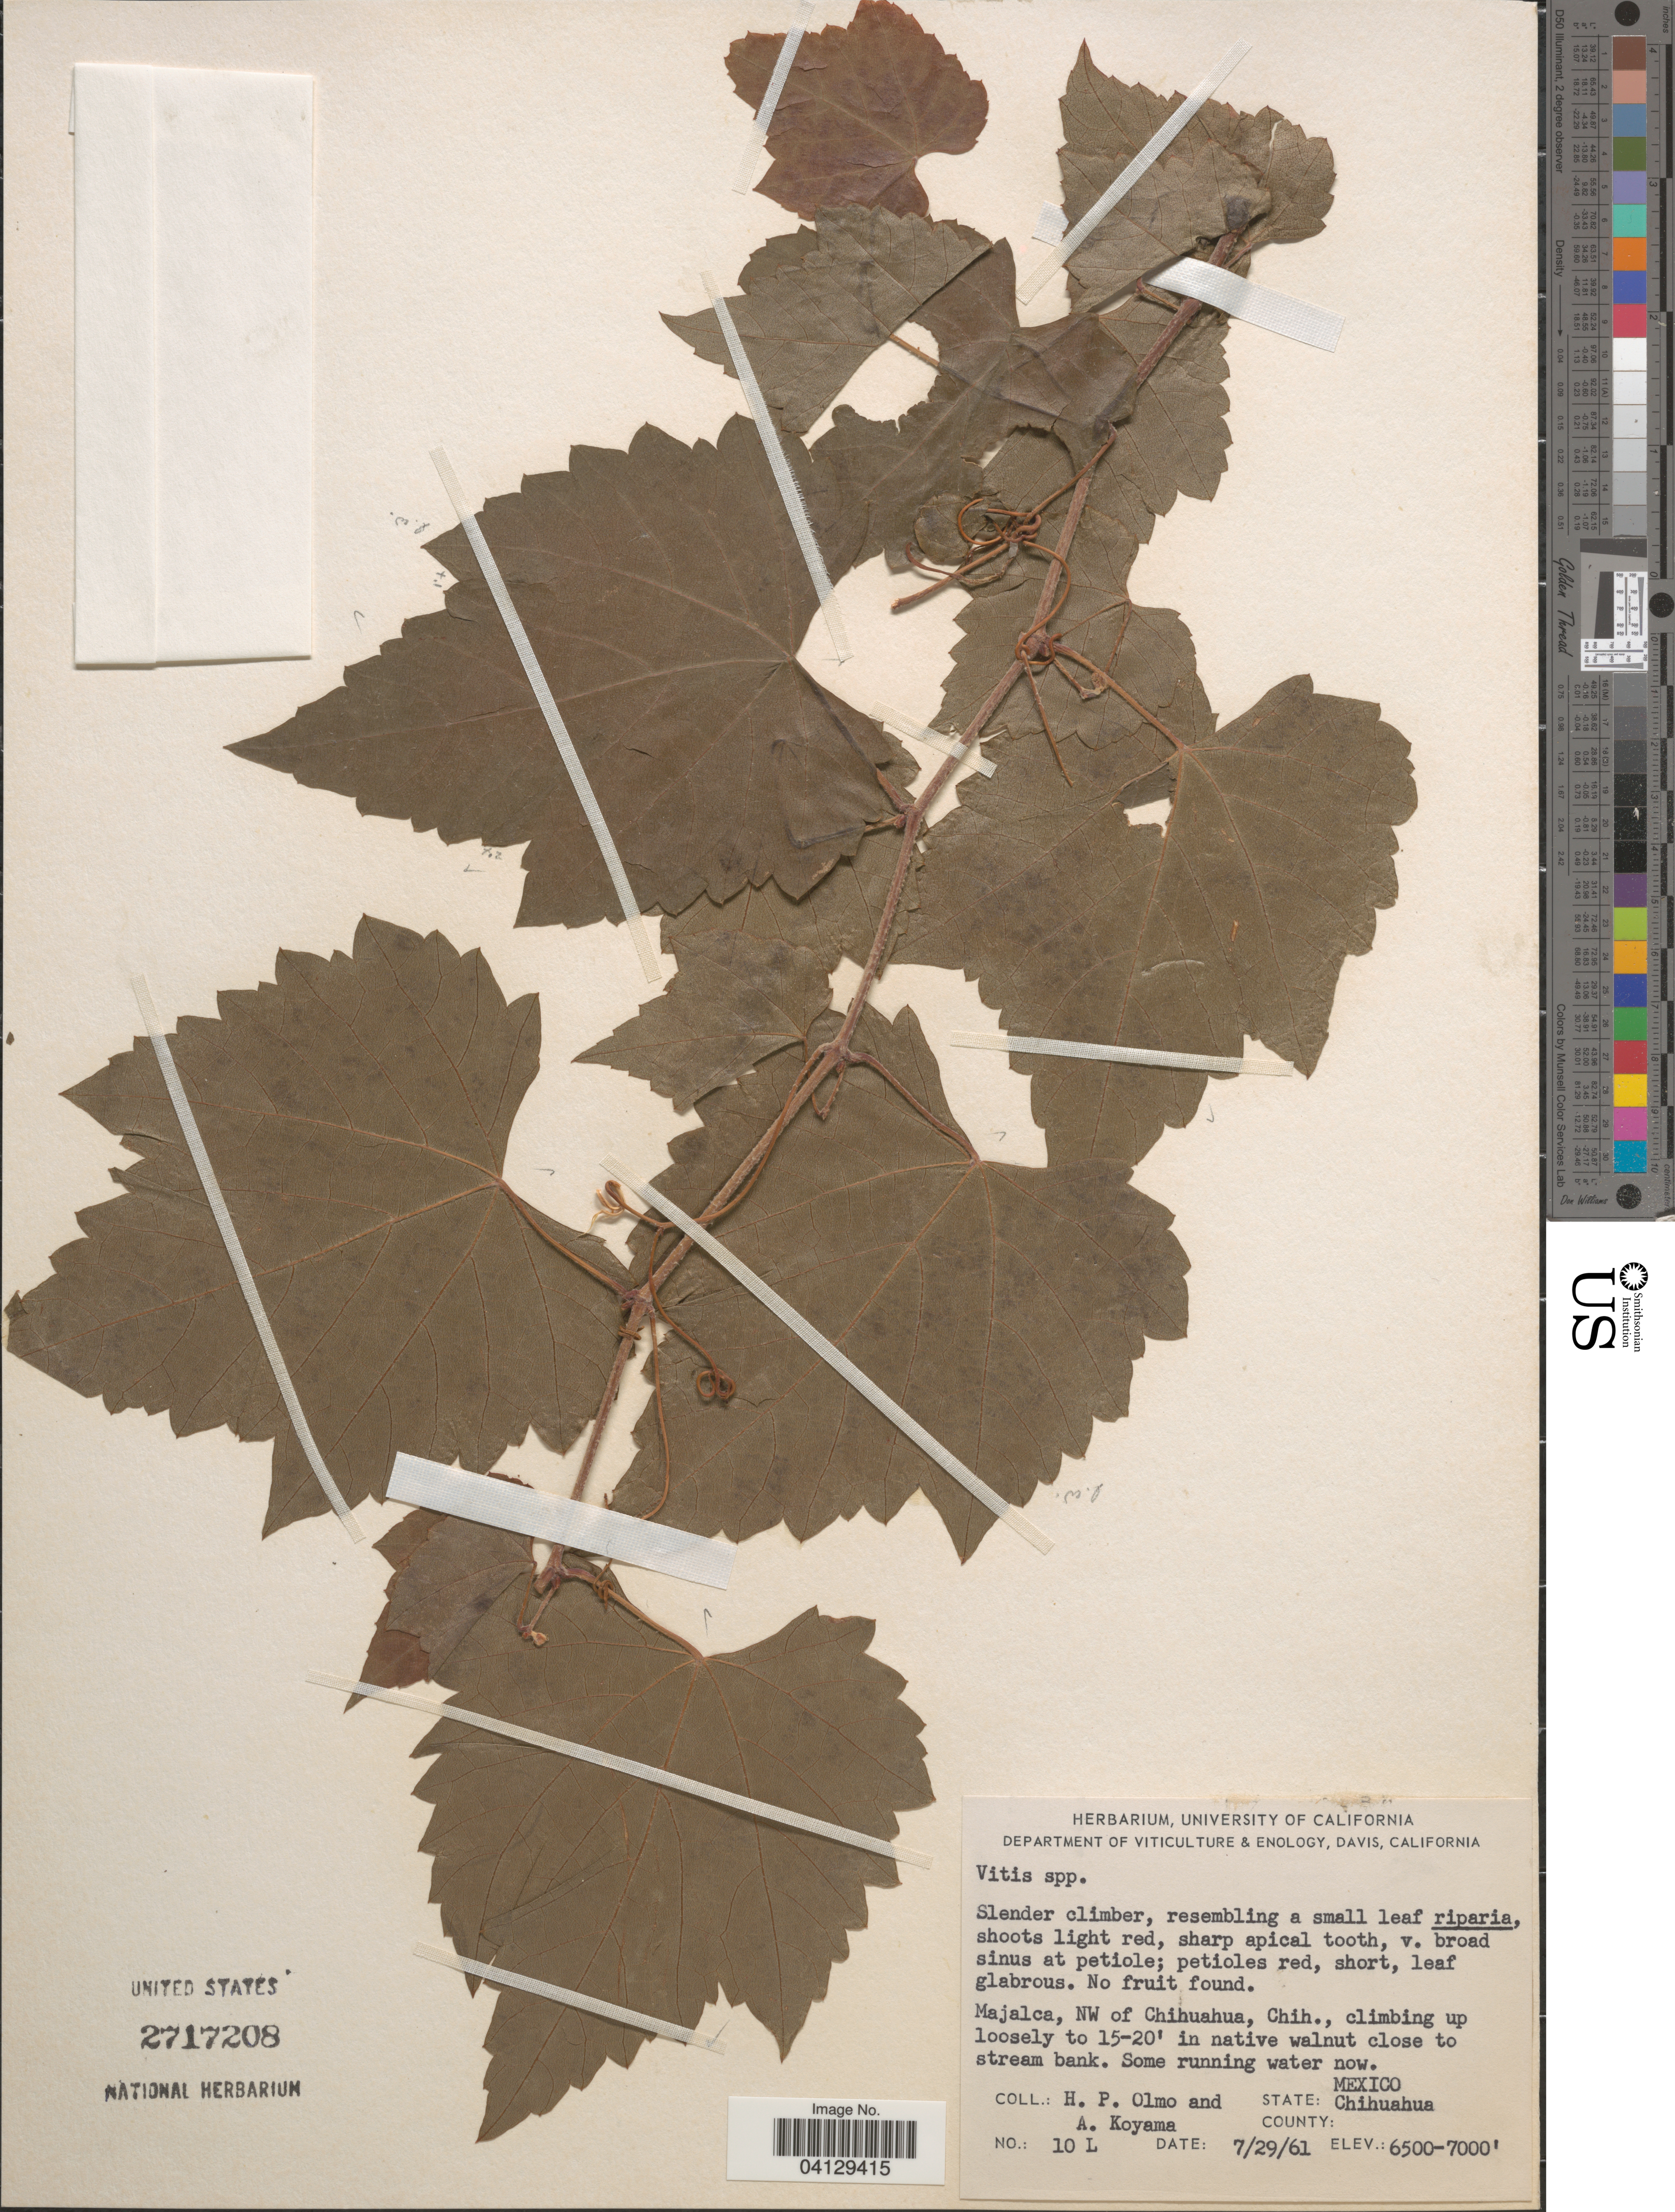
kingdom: Plantae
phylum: Tracheophyta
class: Magnoliopsida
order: Vitales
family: Vitaceae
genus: Vitis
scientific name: Vitis sp.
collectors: H. Olmo & A. Koyama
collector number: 10L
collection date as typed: Transcribed d/m/y: 29/7/61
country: Mexico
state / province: Chihuahua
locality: Majalca, NW of Chihuahua.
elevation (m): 1981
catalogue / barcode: US 2717208